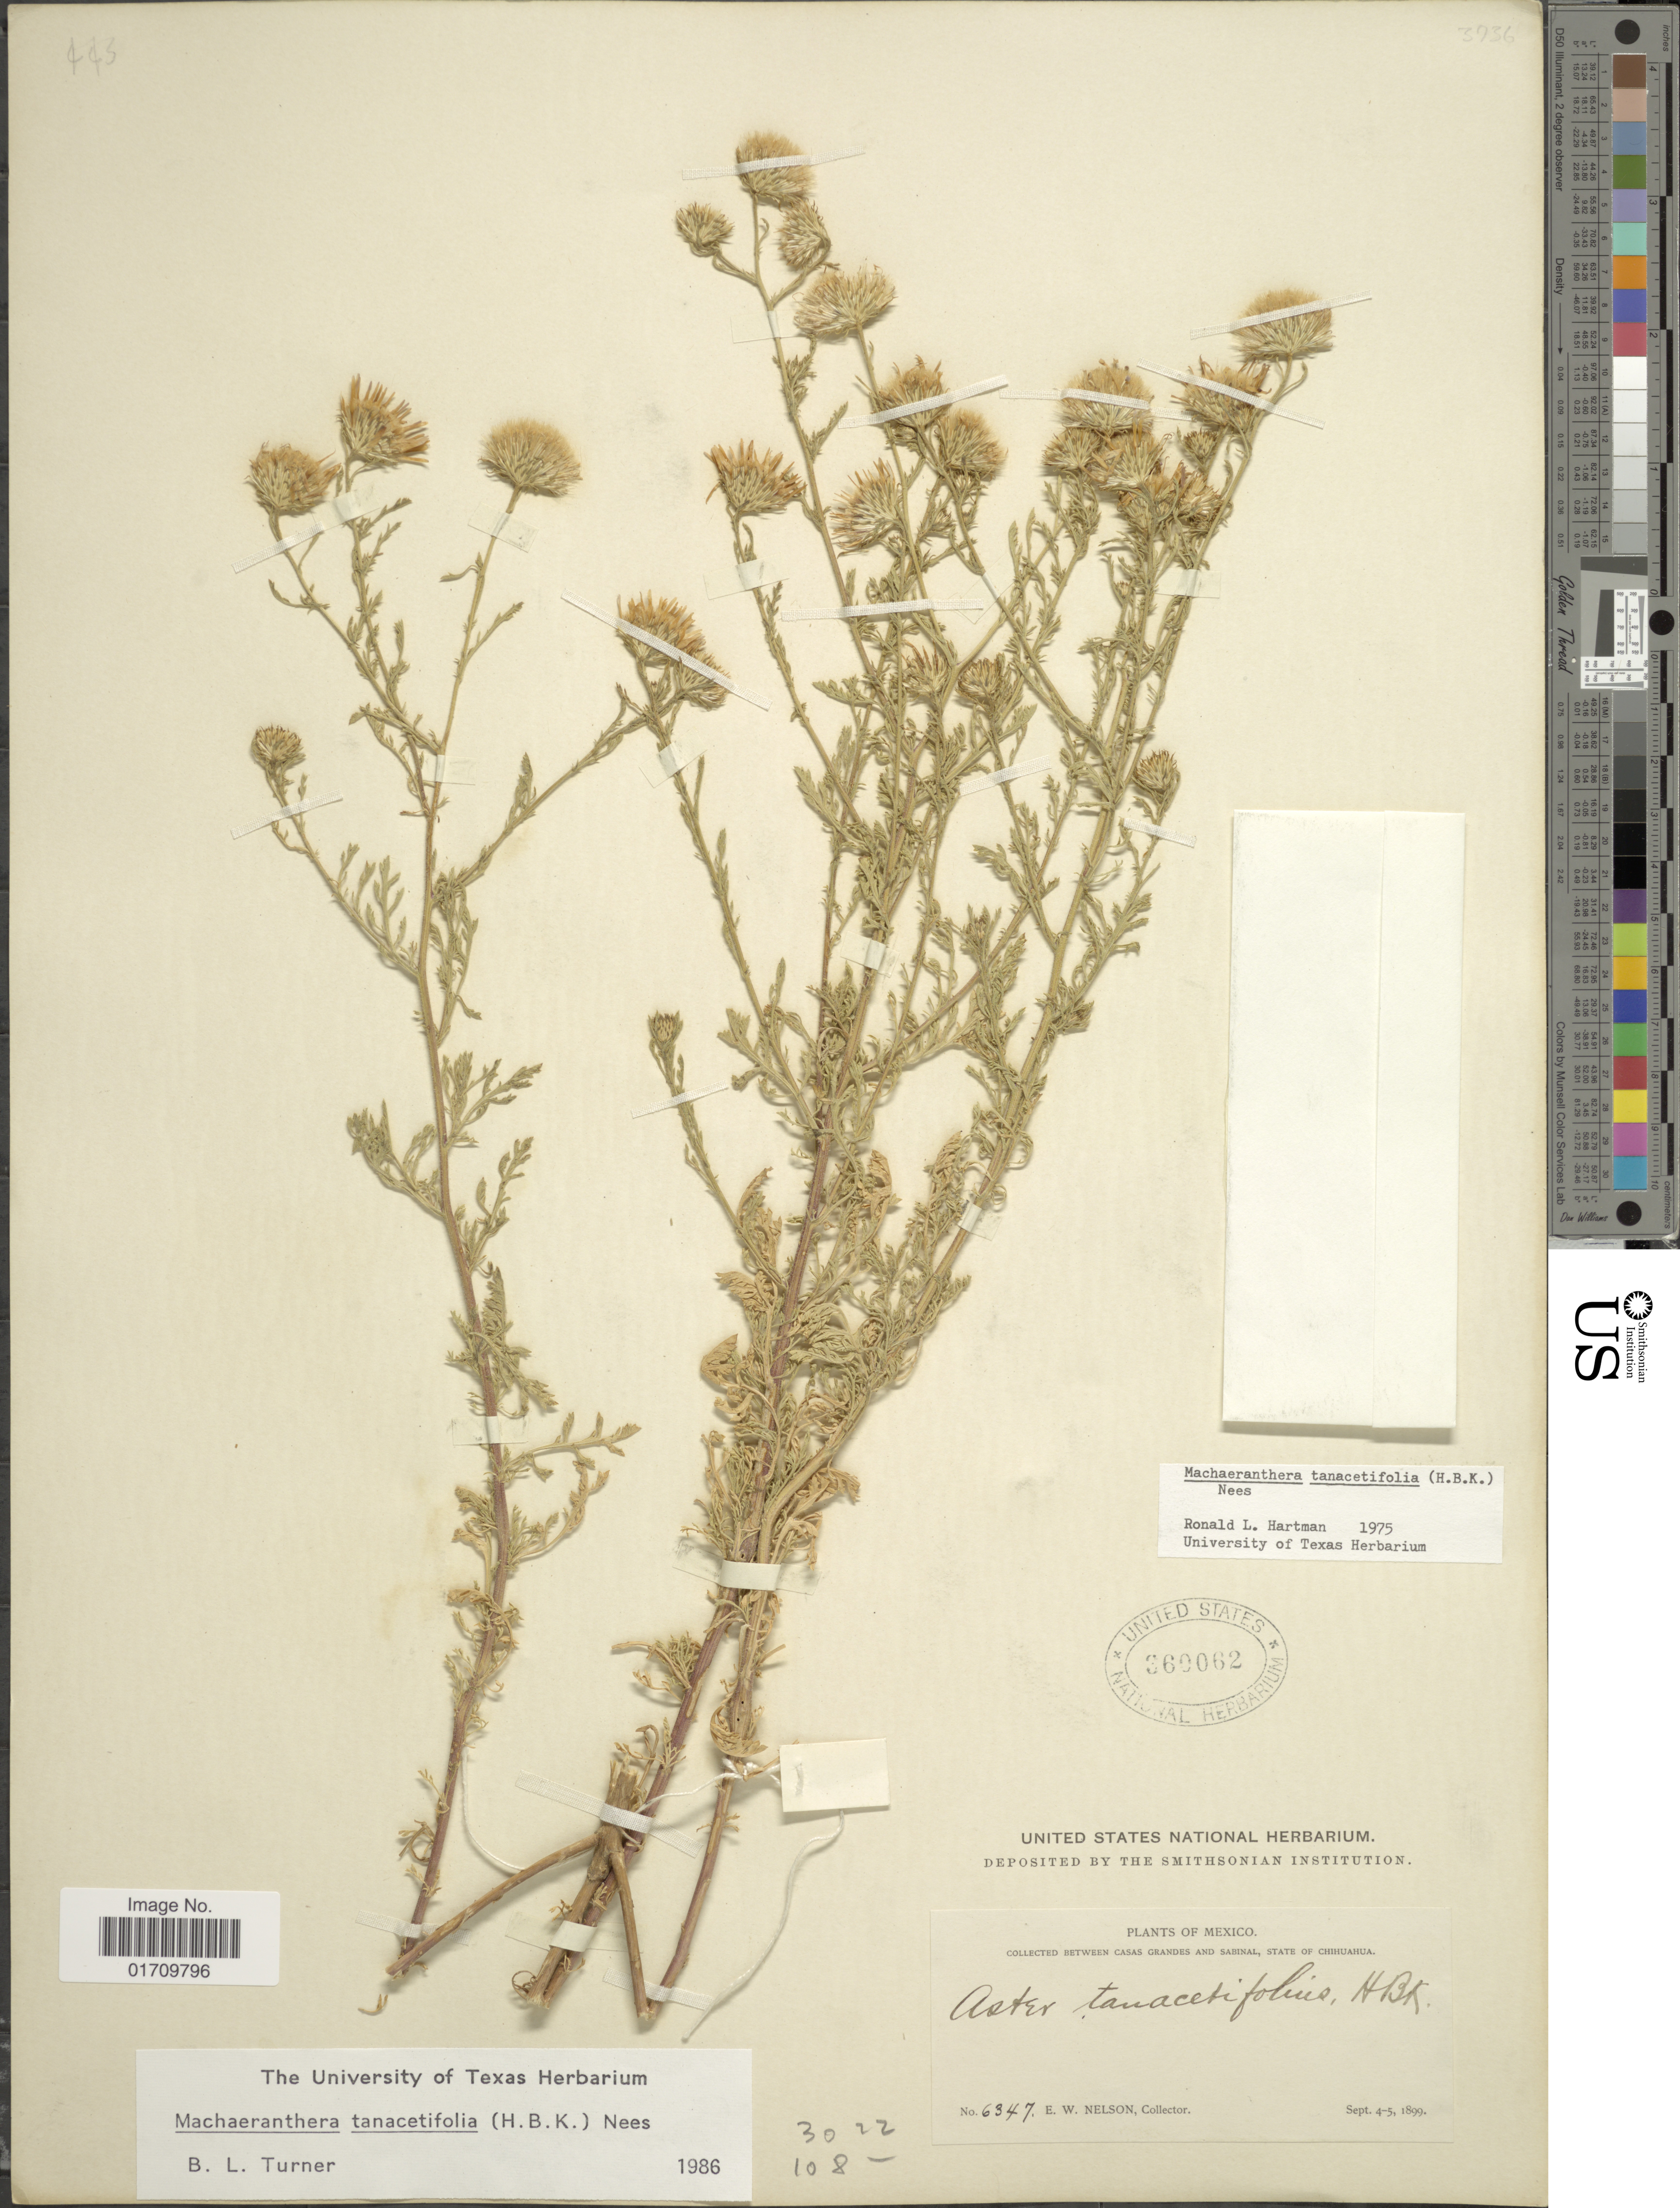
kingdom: Plantae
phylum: Tracheophyta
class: Magnoliopsida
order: Asterales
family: Asteraceae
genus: Machaeranthera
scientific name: Machaeranthera tanacetifolia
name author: (Kunth) Nees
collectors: E. W. Nelson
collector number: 6347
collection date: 1899-09-04/1899-09-05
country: Mexico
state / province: Chihuahua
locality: Between Casas Grandes and Sabinal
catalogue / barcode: US 260062